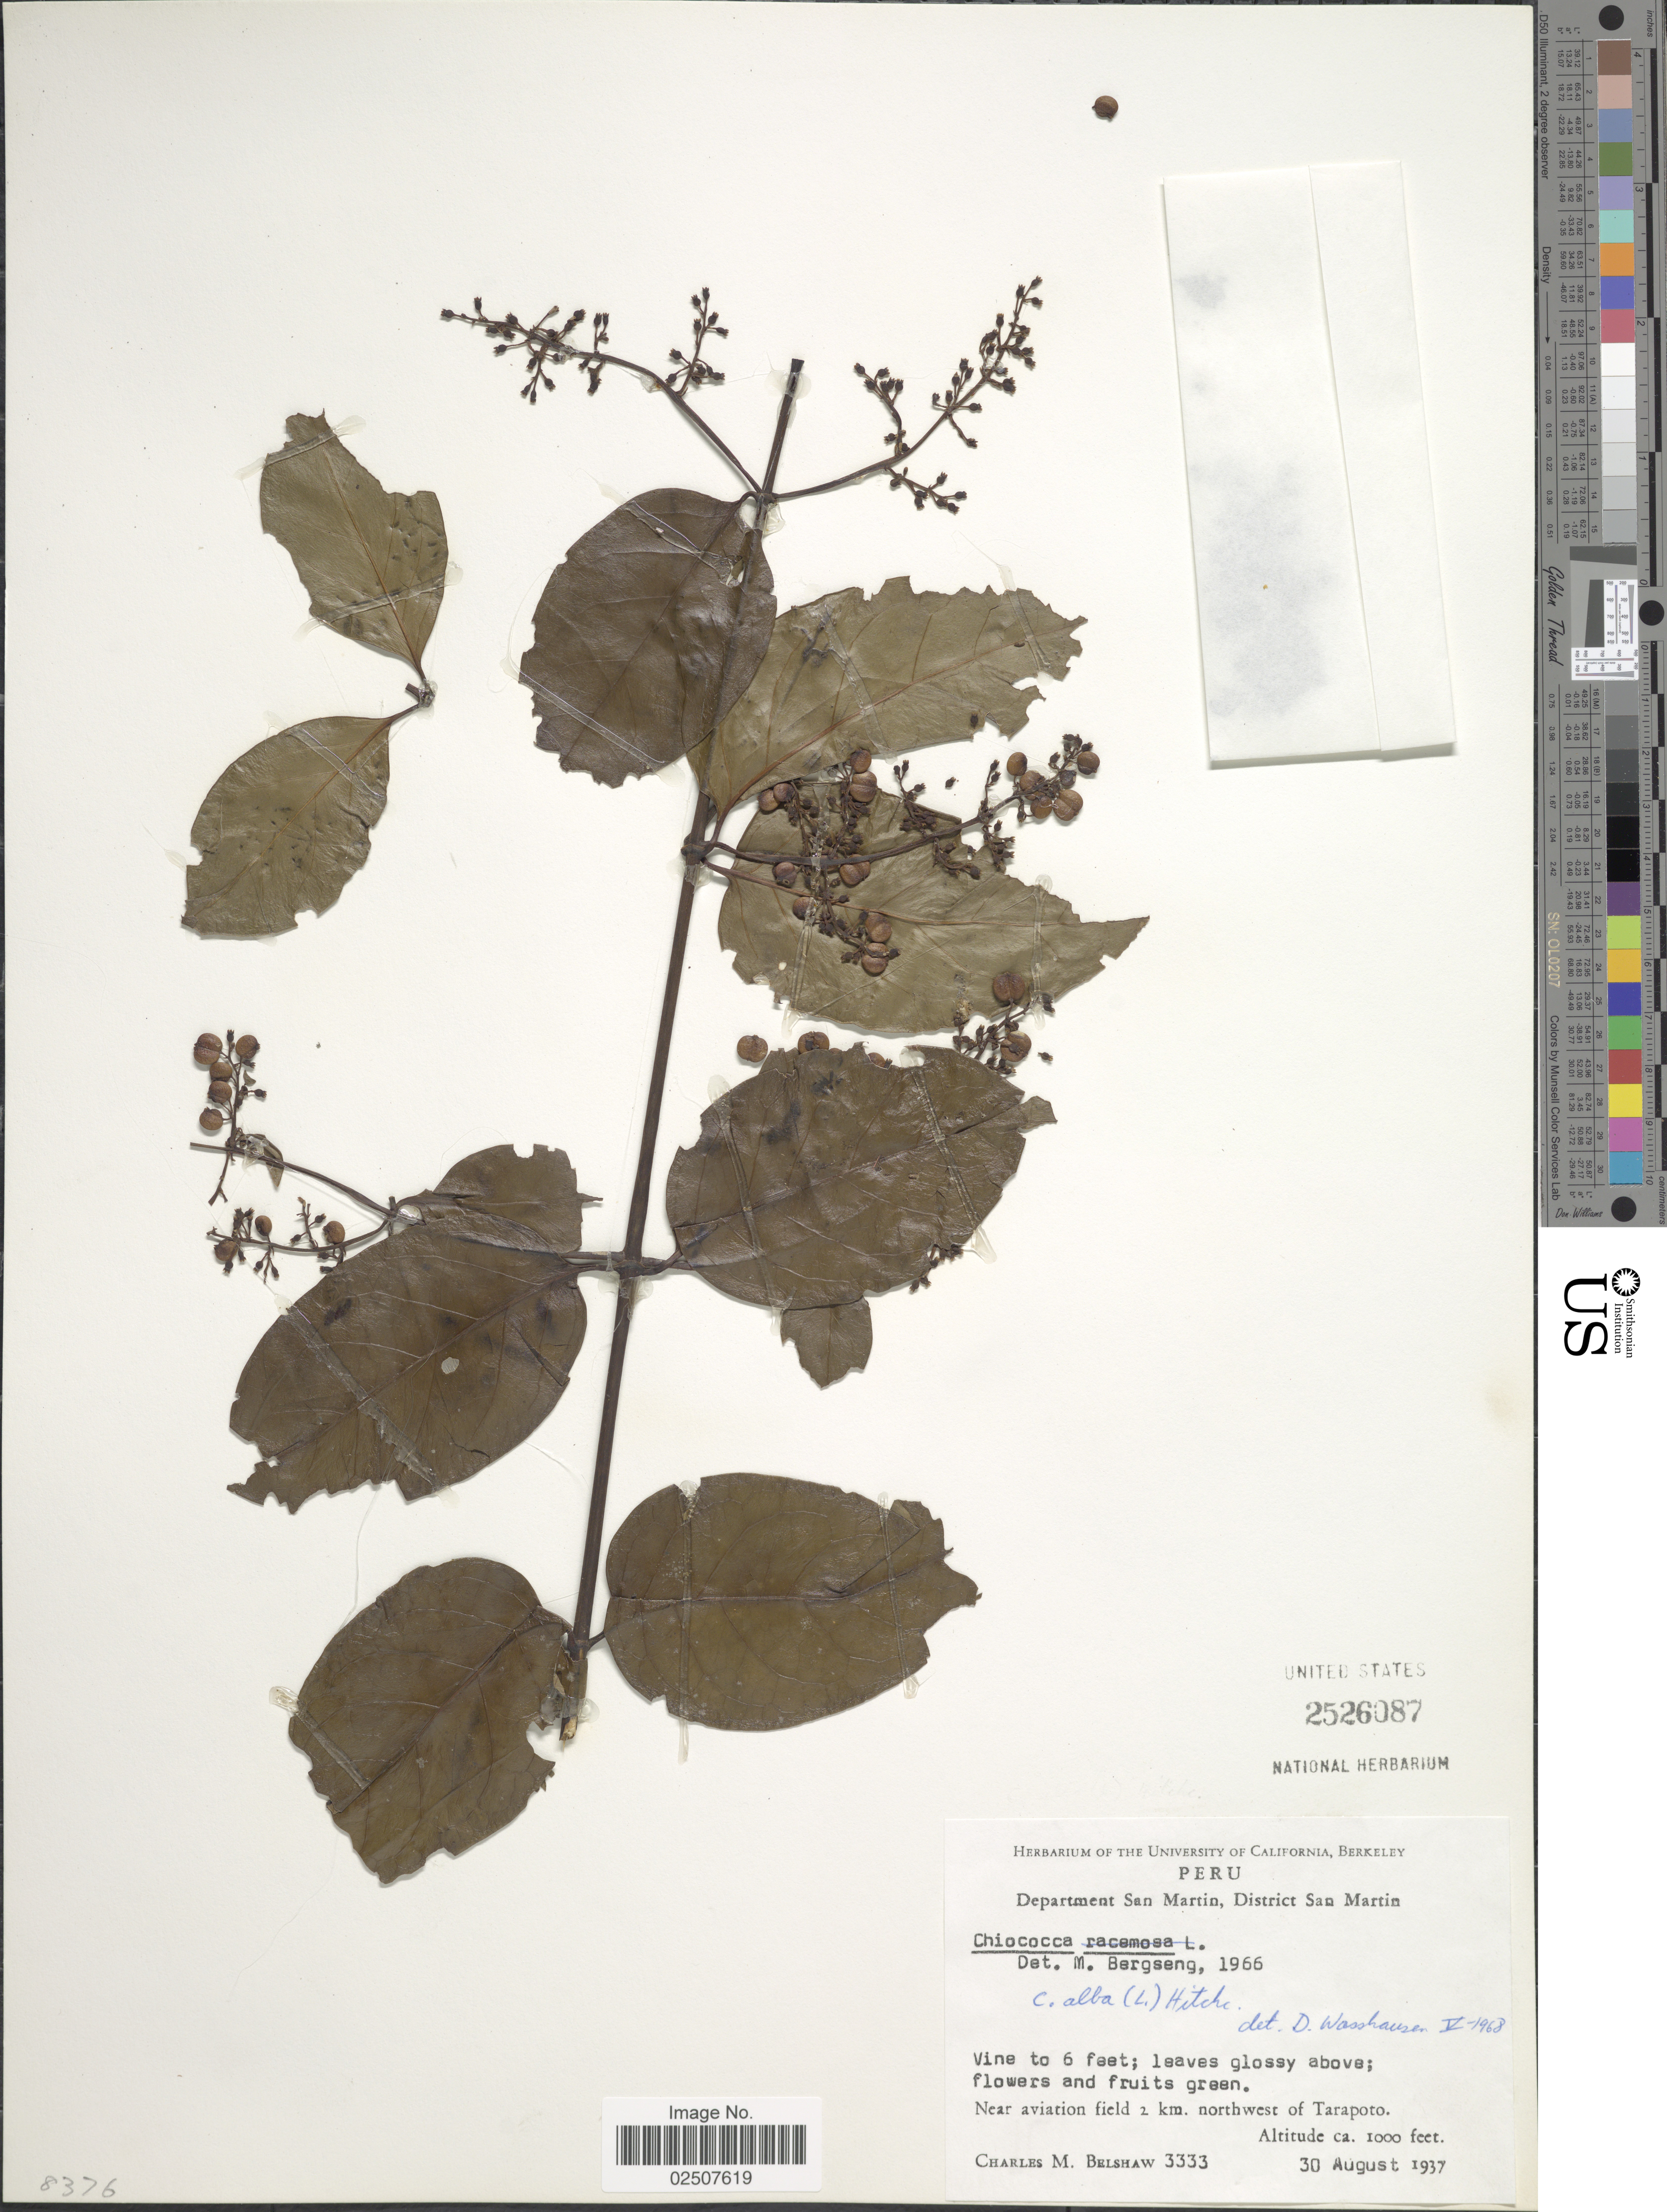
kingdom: Plantae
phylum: Tracheophyta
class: Magnoliopsida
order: Gentianales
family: Rubiaceae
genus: Chiococca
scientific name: Chiococca alba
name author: (L.) Hitchc.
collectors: C. Shaw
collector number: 3333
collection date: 1937-08-30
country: Peru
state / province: San Martín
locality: Department San Martin, District San Martin, Near aviation field 2 km northwest of Tarapoto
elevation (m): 305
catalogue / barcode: US 2526087